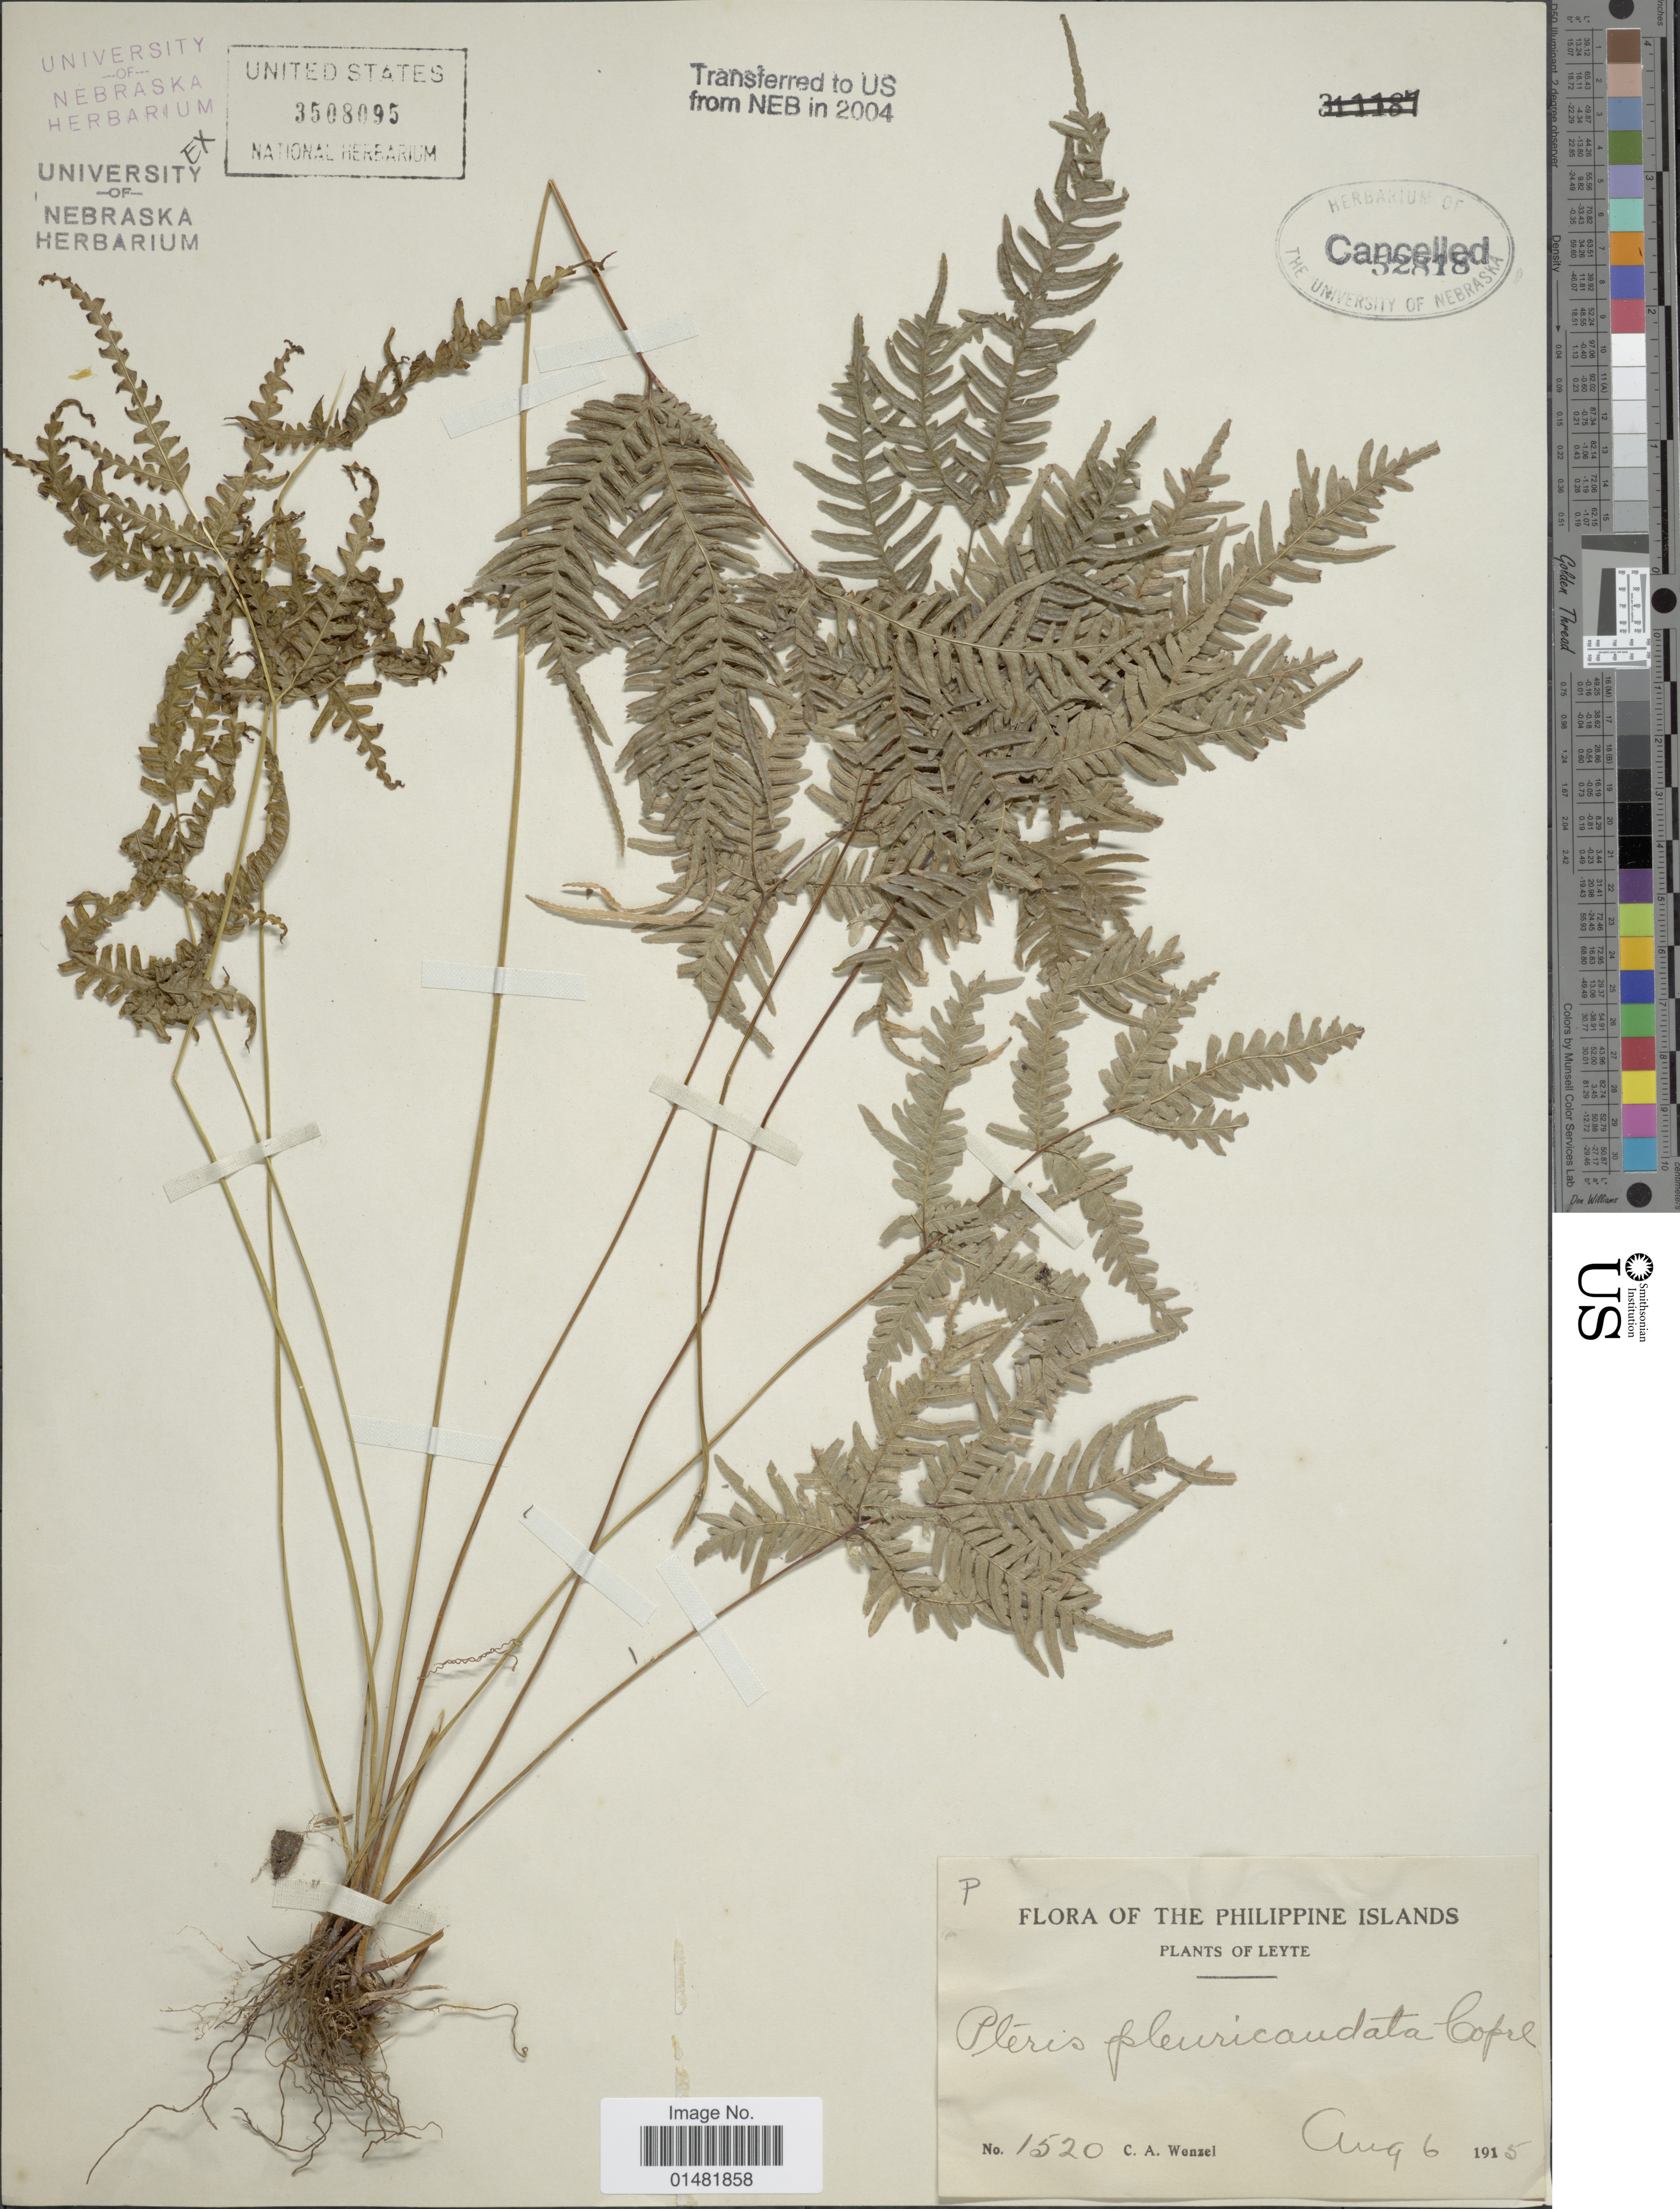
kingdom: Plantae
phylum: Tracheophyta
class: Polypodiopsida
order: Polypodiales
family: Pteridaceae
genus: Pteris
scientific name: Pteris pluricaudata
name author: Copel.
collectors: C. Wenzel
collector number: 1520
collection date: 1915-08-06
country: Philippines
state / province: Eastern Visayas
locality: Leyte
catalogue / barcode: US 3508095